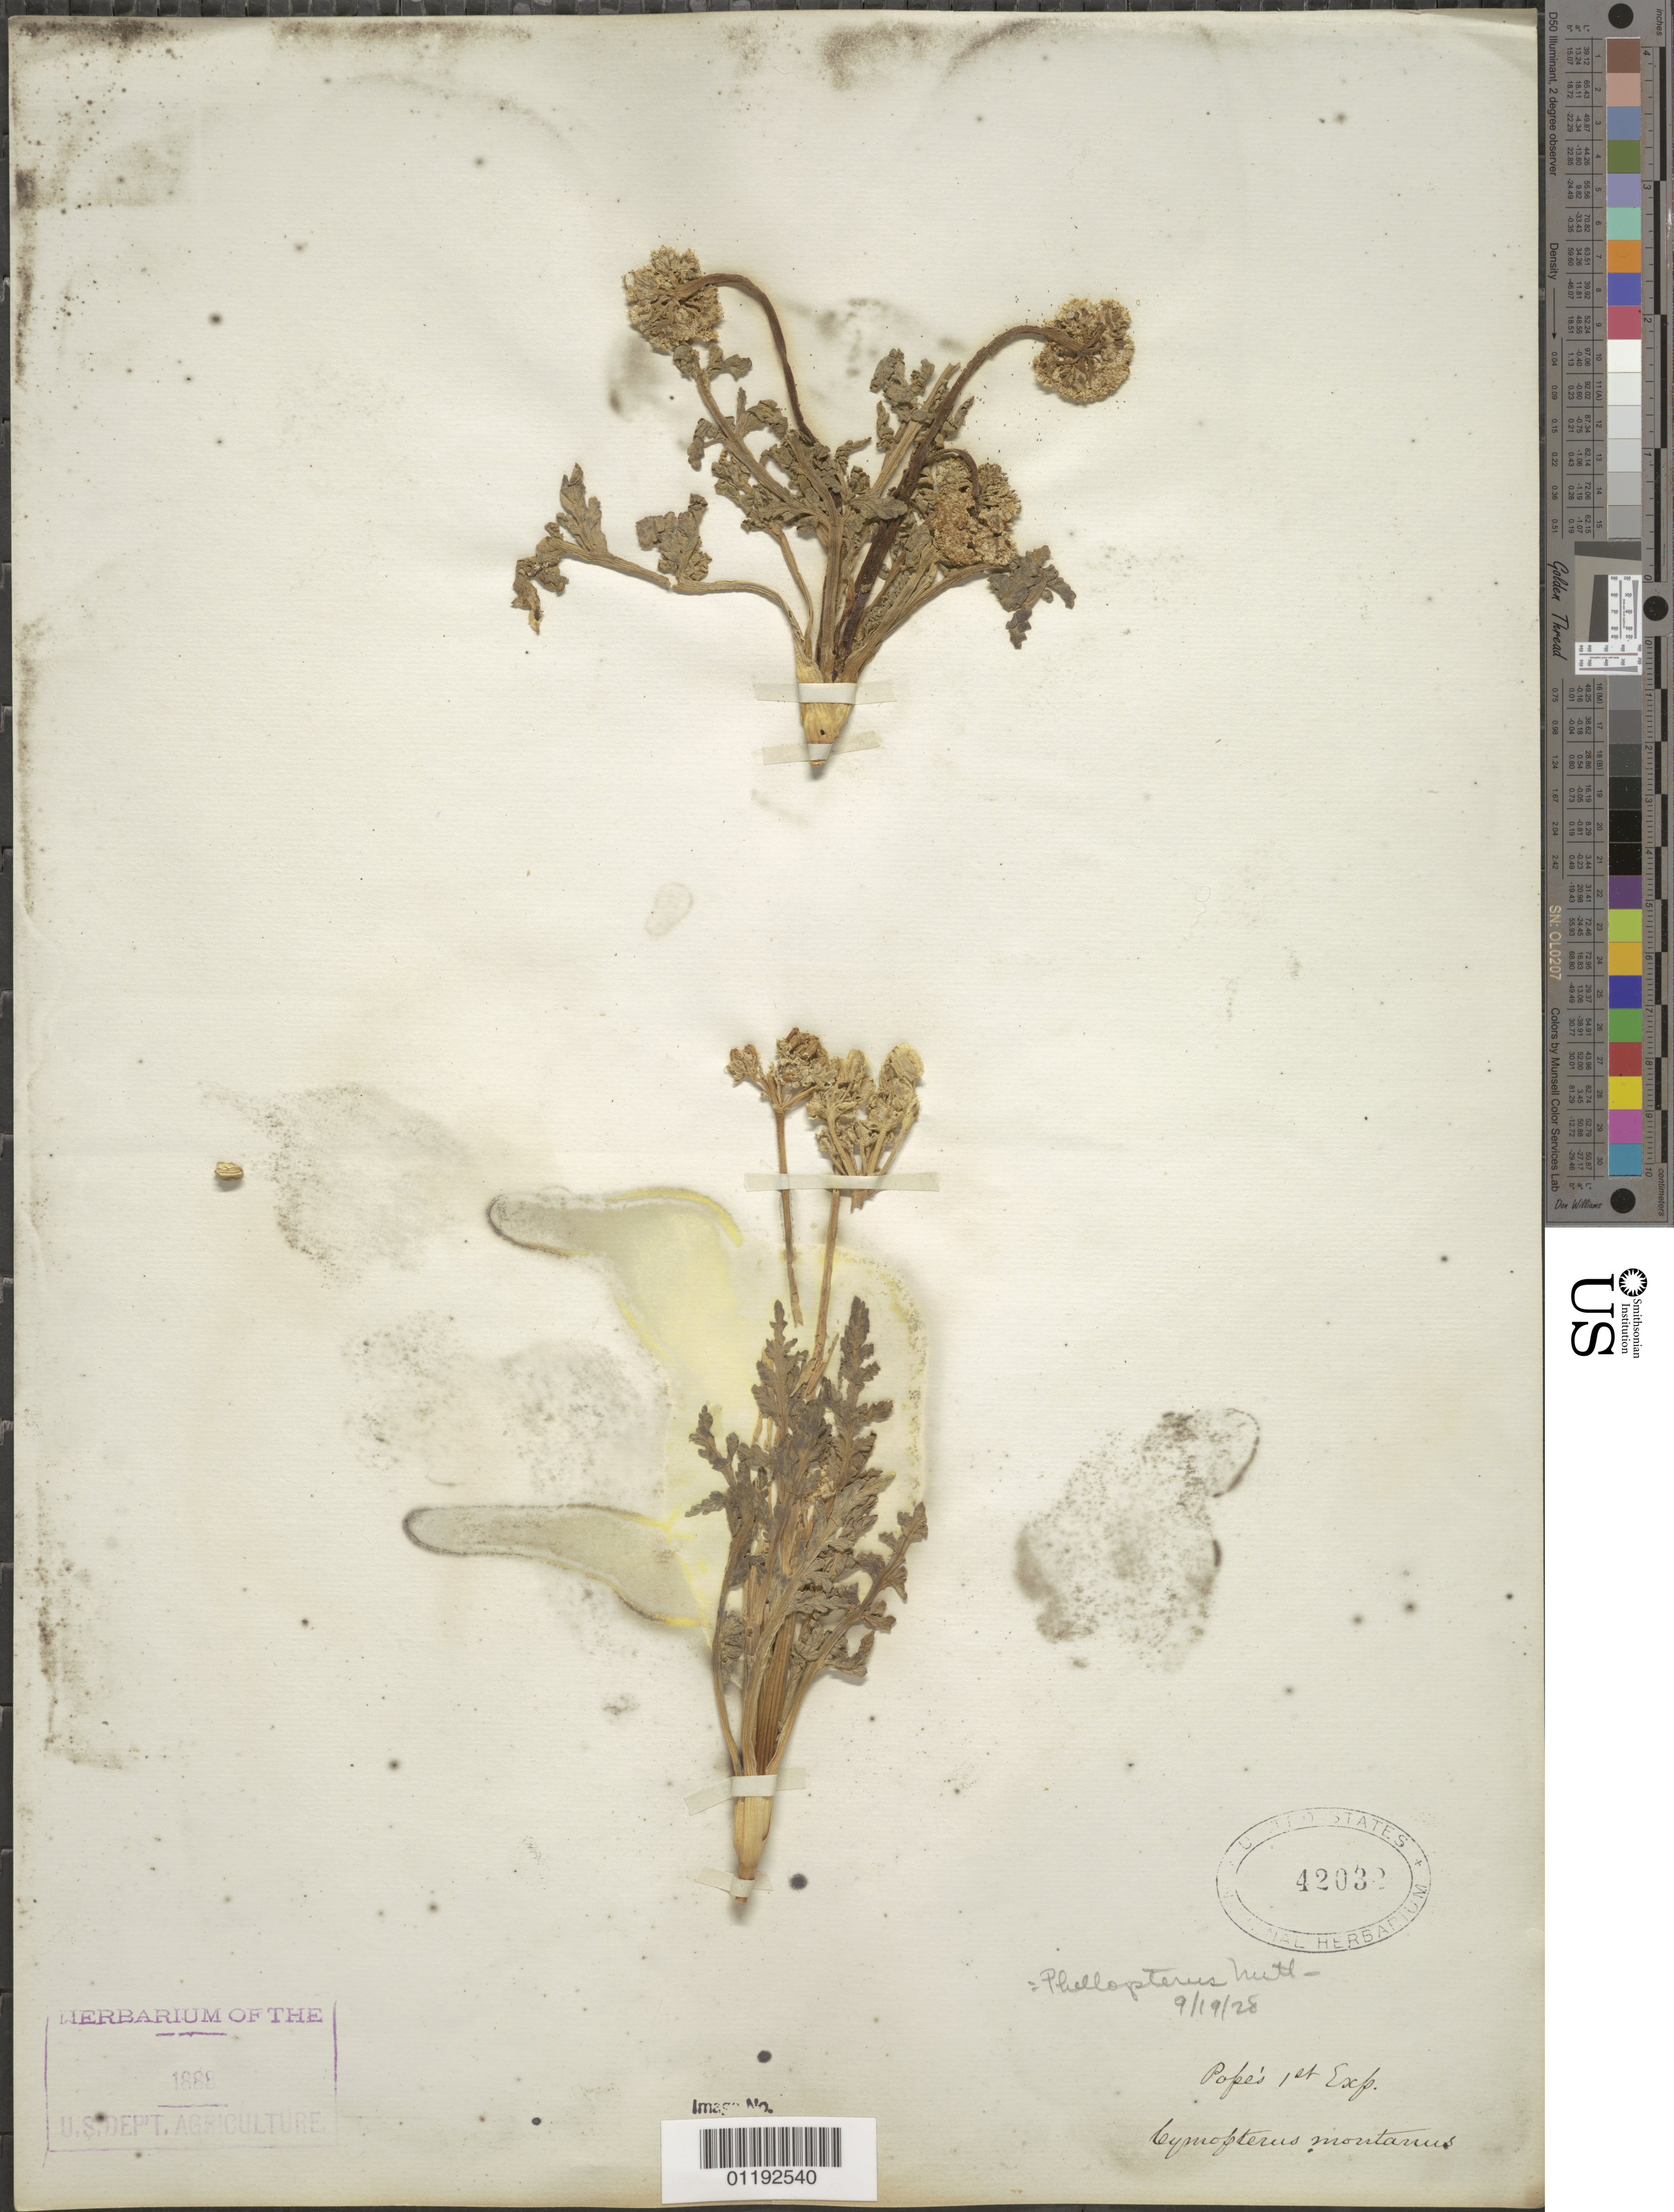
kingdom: Plantae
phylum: Tracheophyta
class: Magnoliopsida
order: Apiales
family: Apiaceae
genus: Cymopterus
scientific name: Cymopterus montanus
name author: Torr. & A. Gray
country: United States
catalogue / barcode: US 42032